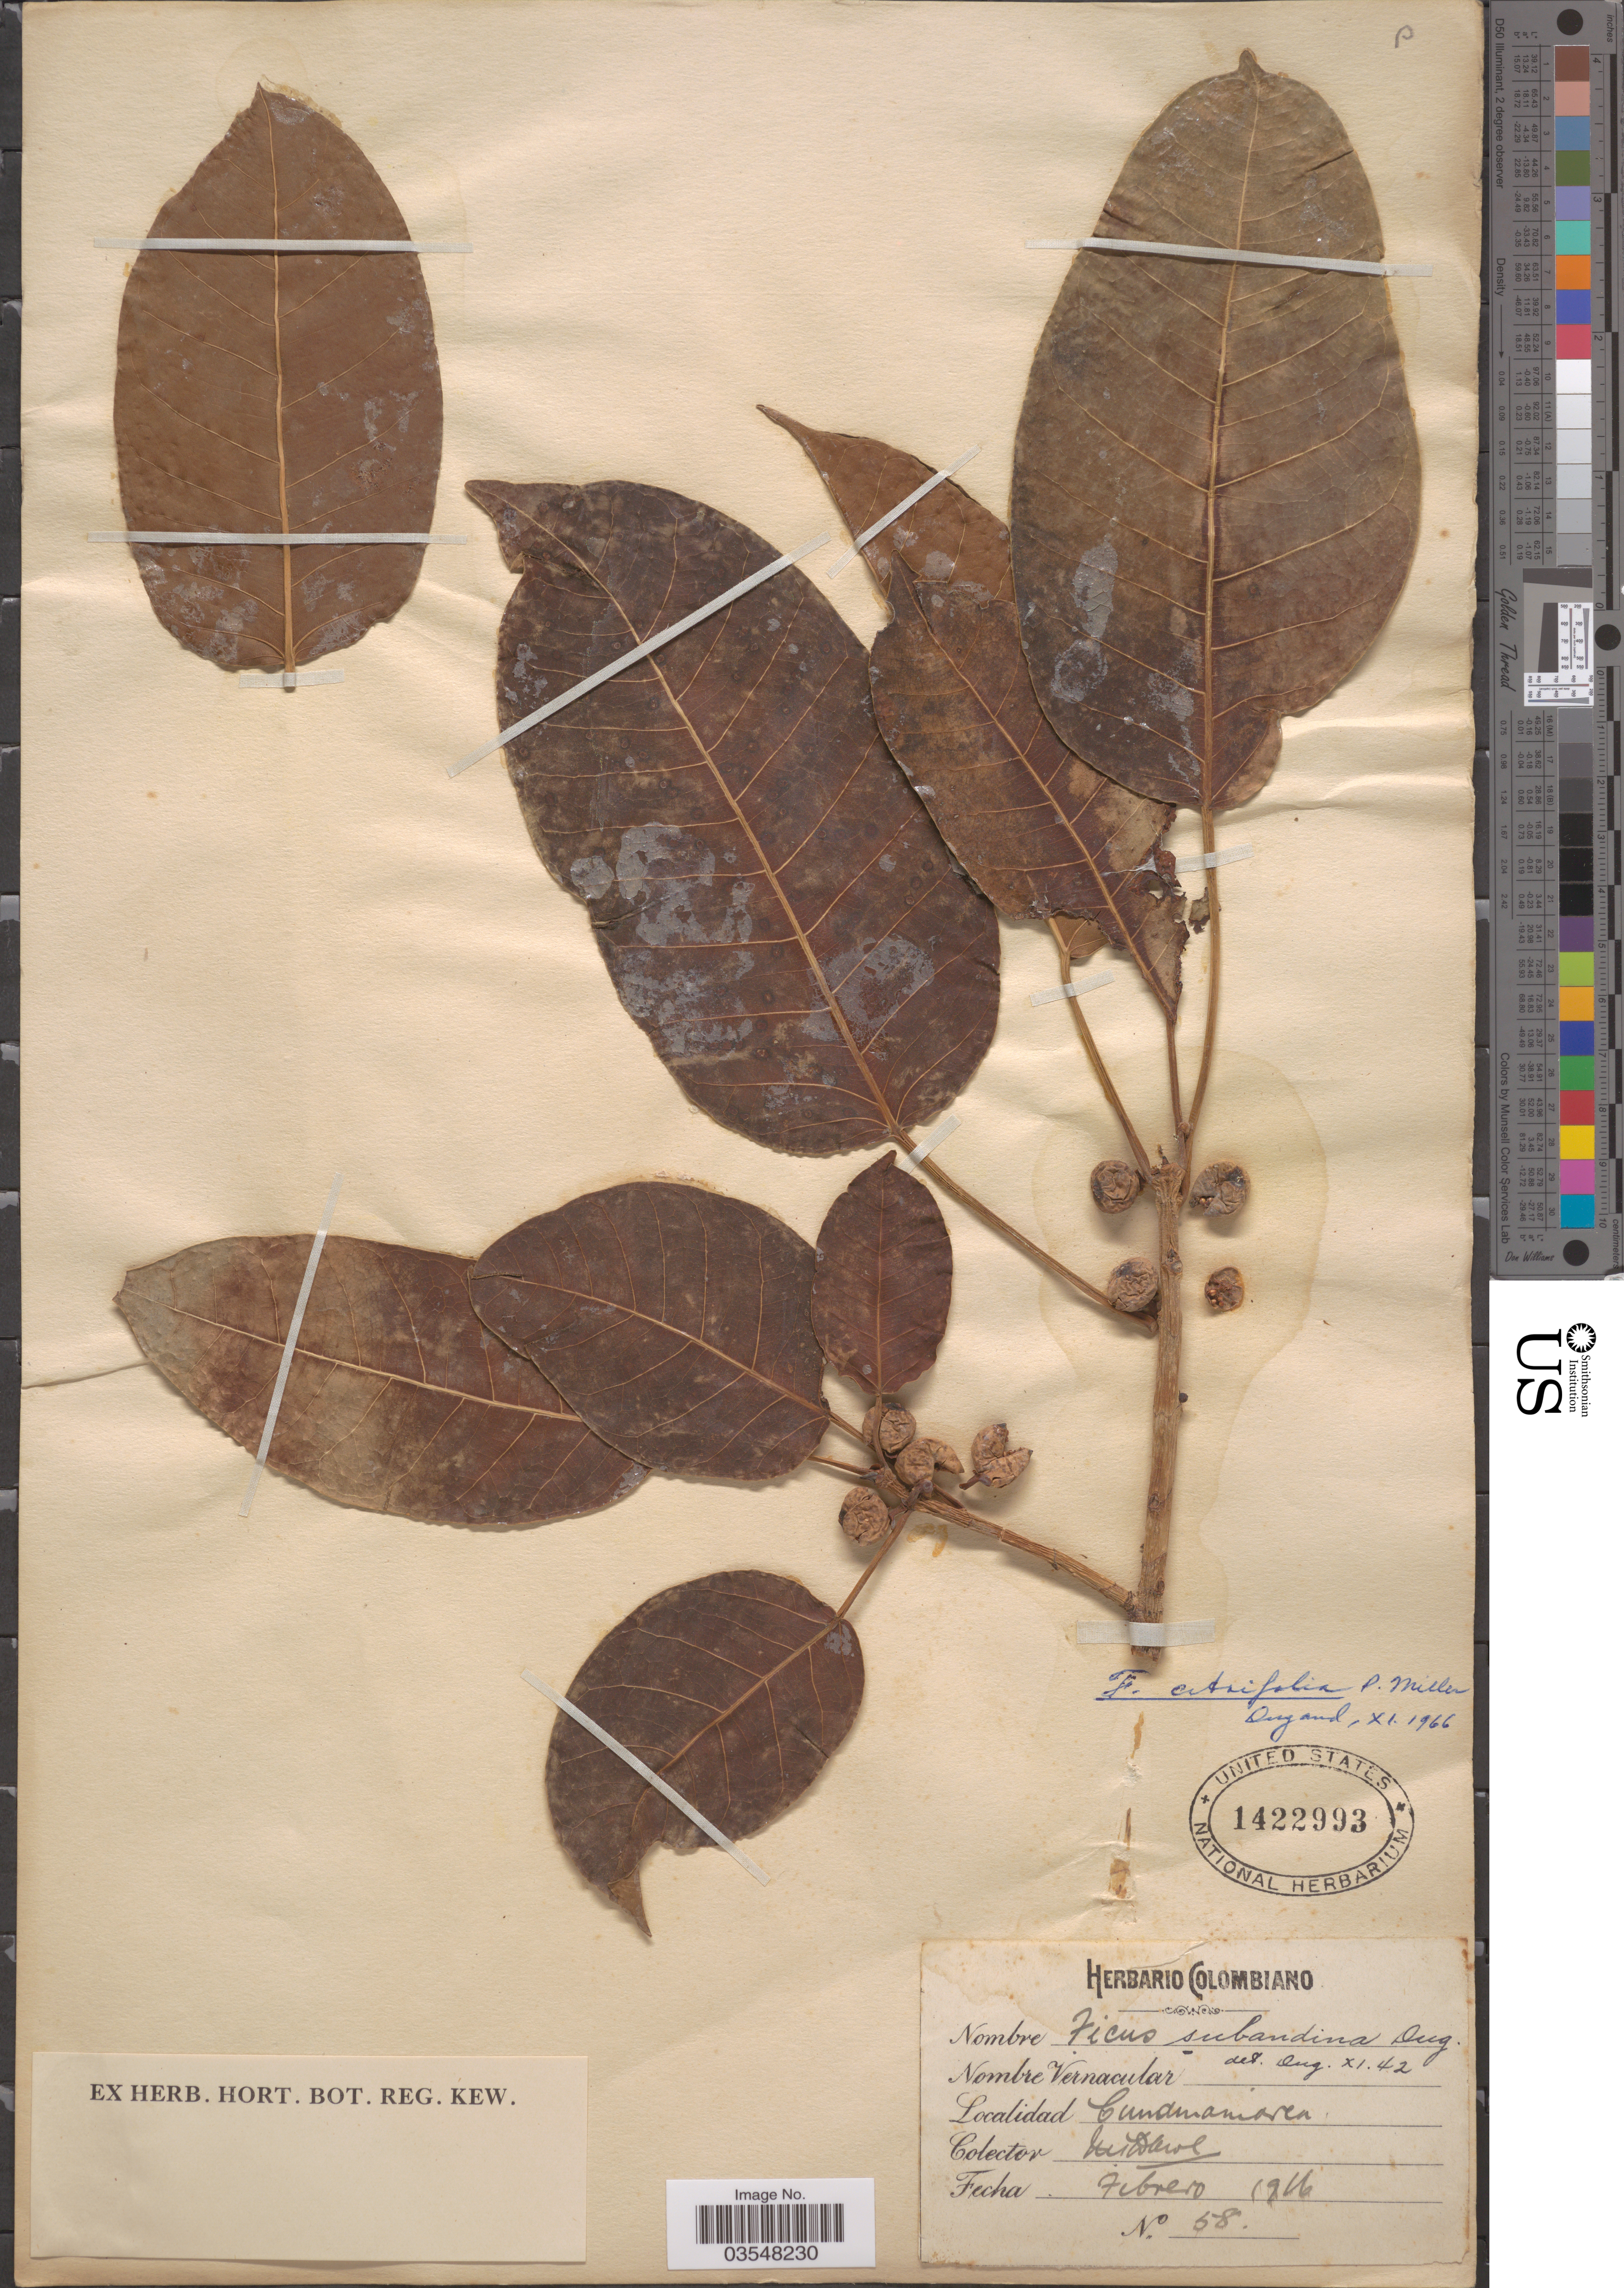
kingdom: Plantae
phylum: Tracheophyta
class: Magnoliopsida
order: Rosales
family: Moraceae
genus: Ficus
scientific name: Ficus citrifolia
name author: Mill.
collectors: M. T. Dawe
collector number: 58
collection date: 1916-02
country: Colombia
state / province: Cundinamarca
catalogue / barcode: US 1422993